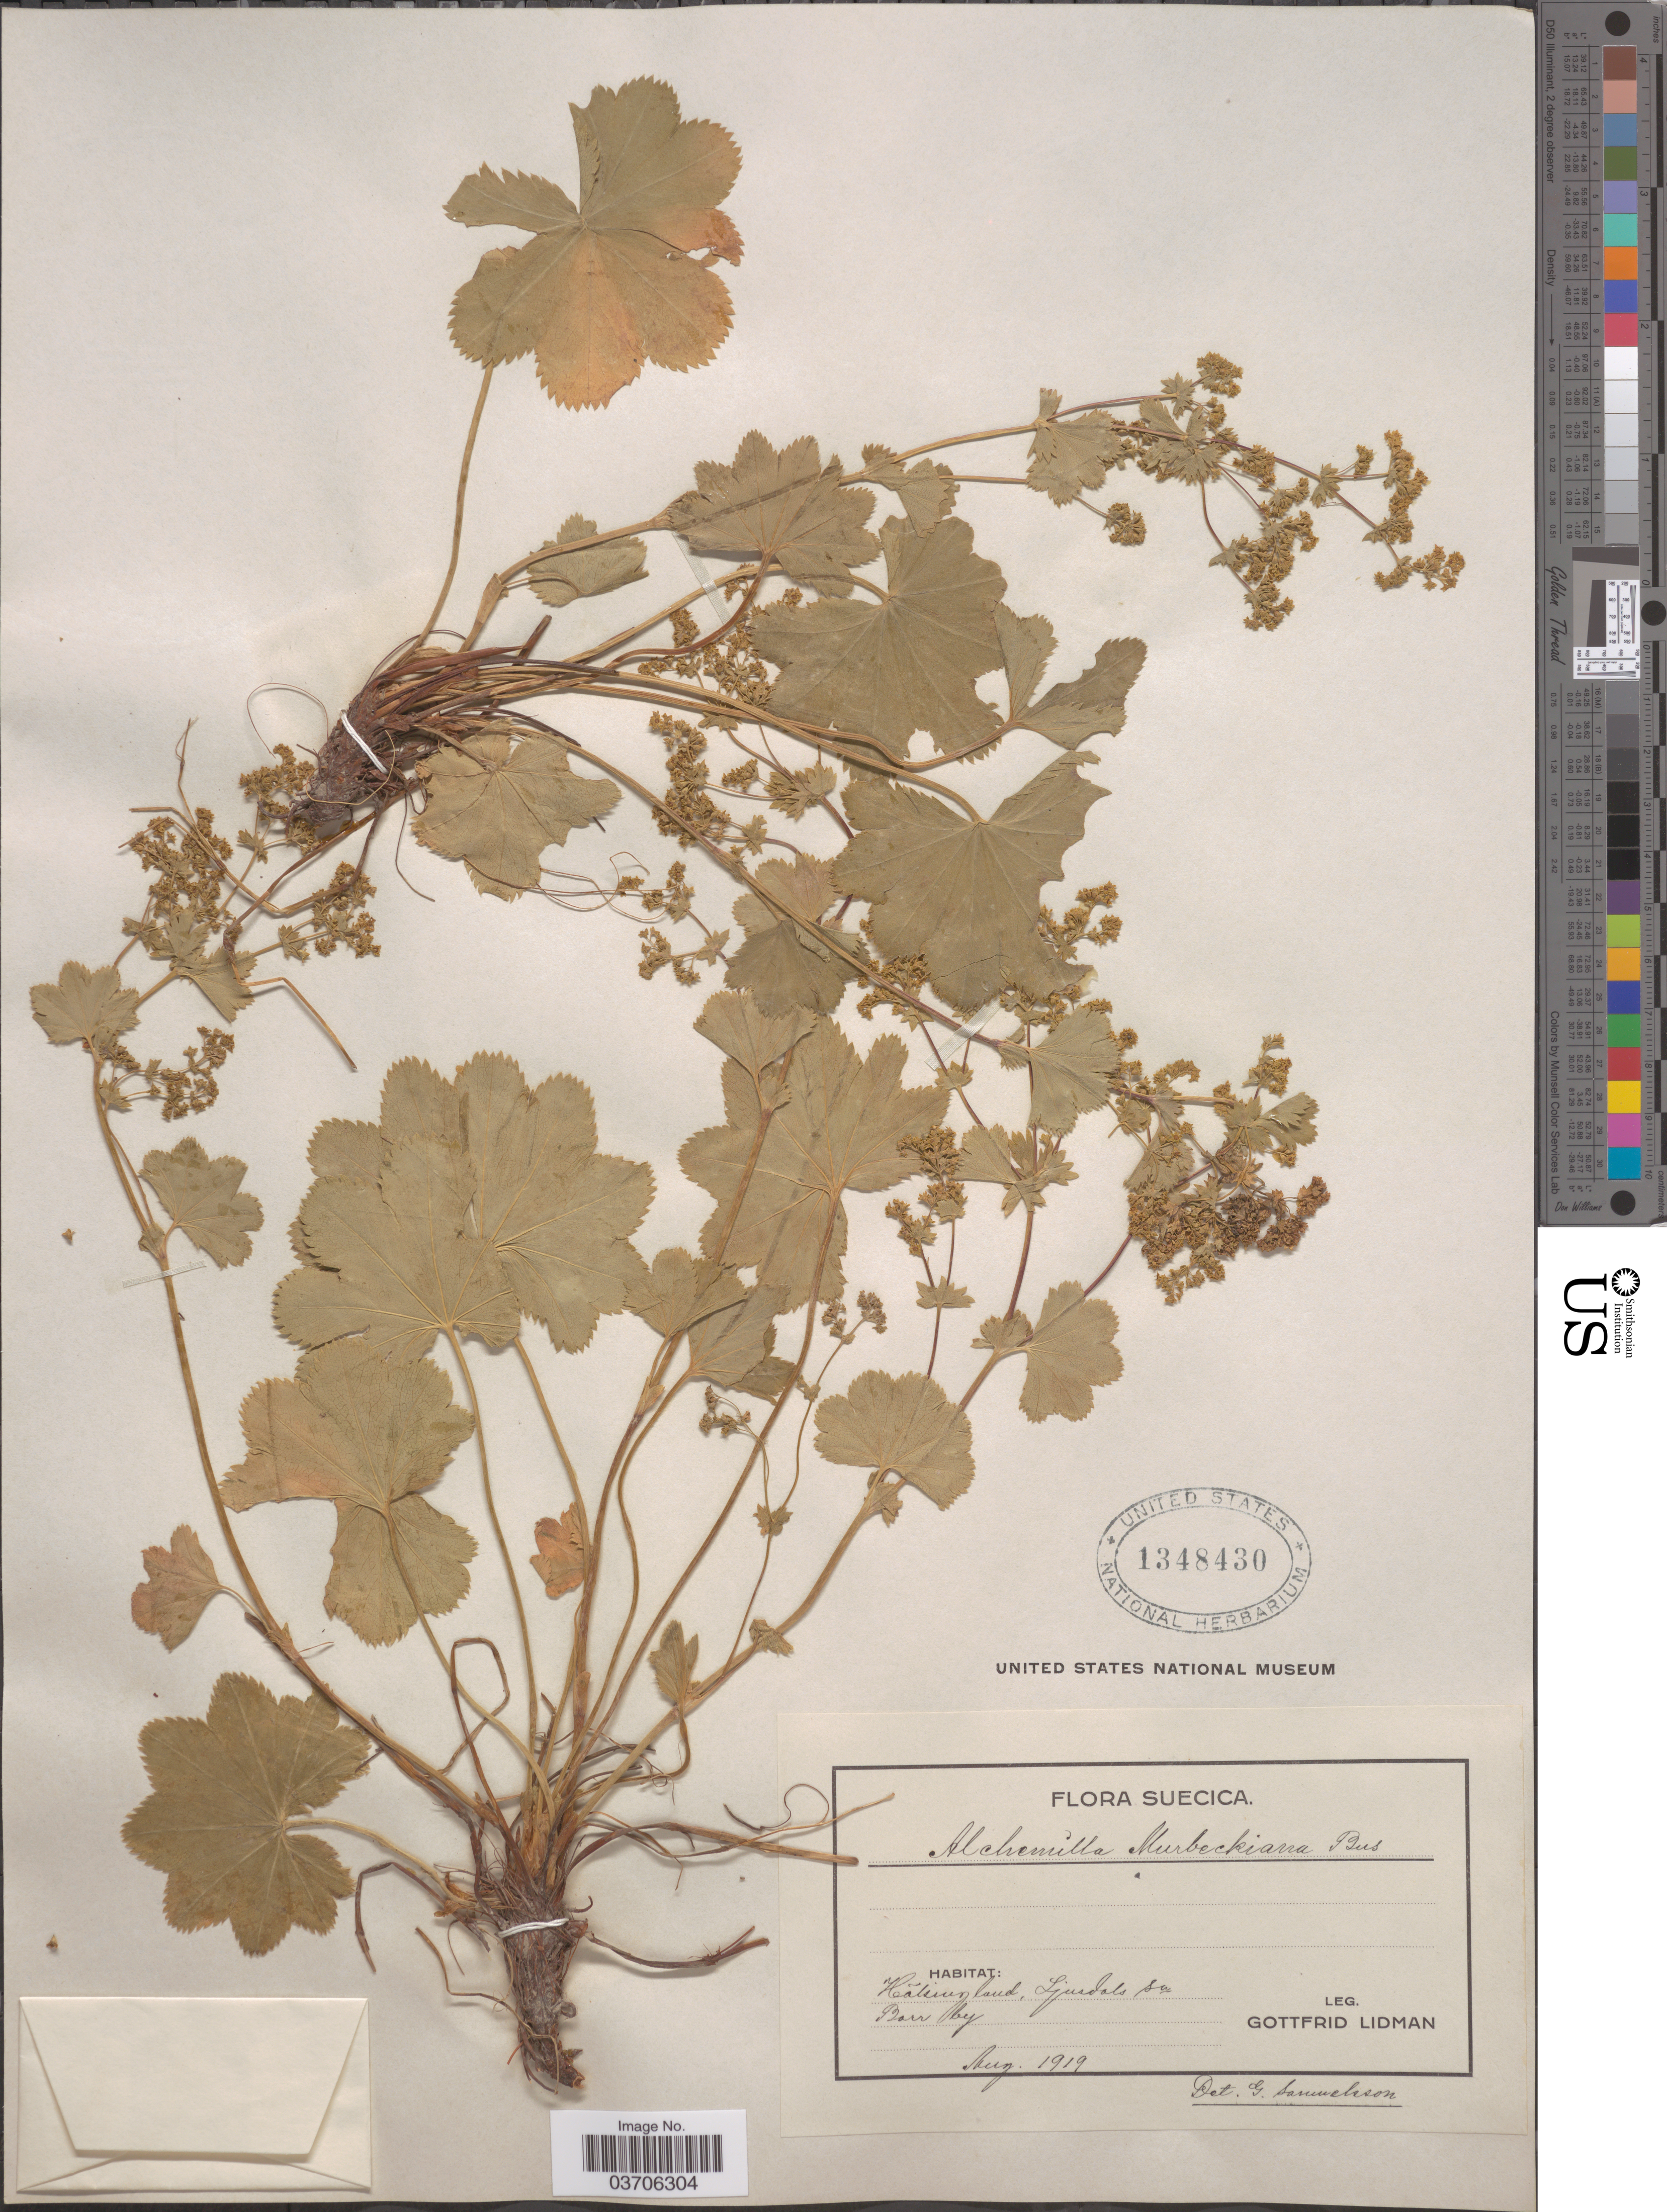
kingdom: Plantae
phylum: Tracheophyta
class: Magnoliopsida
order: Rosales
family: Rosaceae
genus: Alchemilla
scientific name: Alchemilla murbeckiana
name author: Buser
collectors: G. Lidman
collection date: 1919-08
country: Sweden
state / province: Gavleborg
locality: Suecica. Hãlsïngland, Ljusdals sn Barr by.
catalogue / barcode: US 1348430